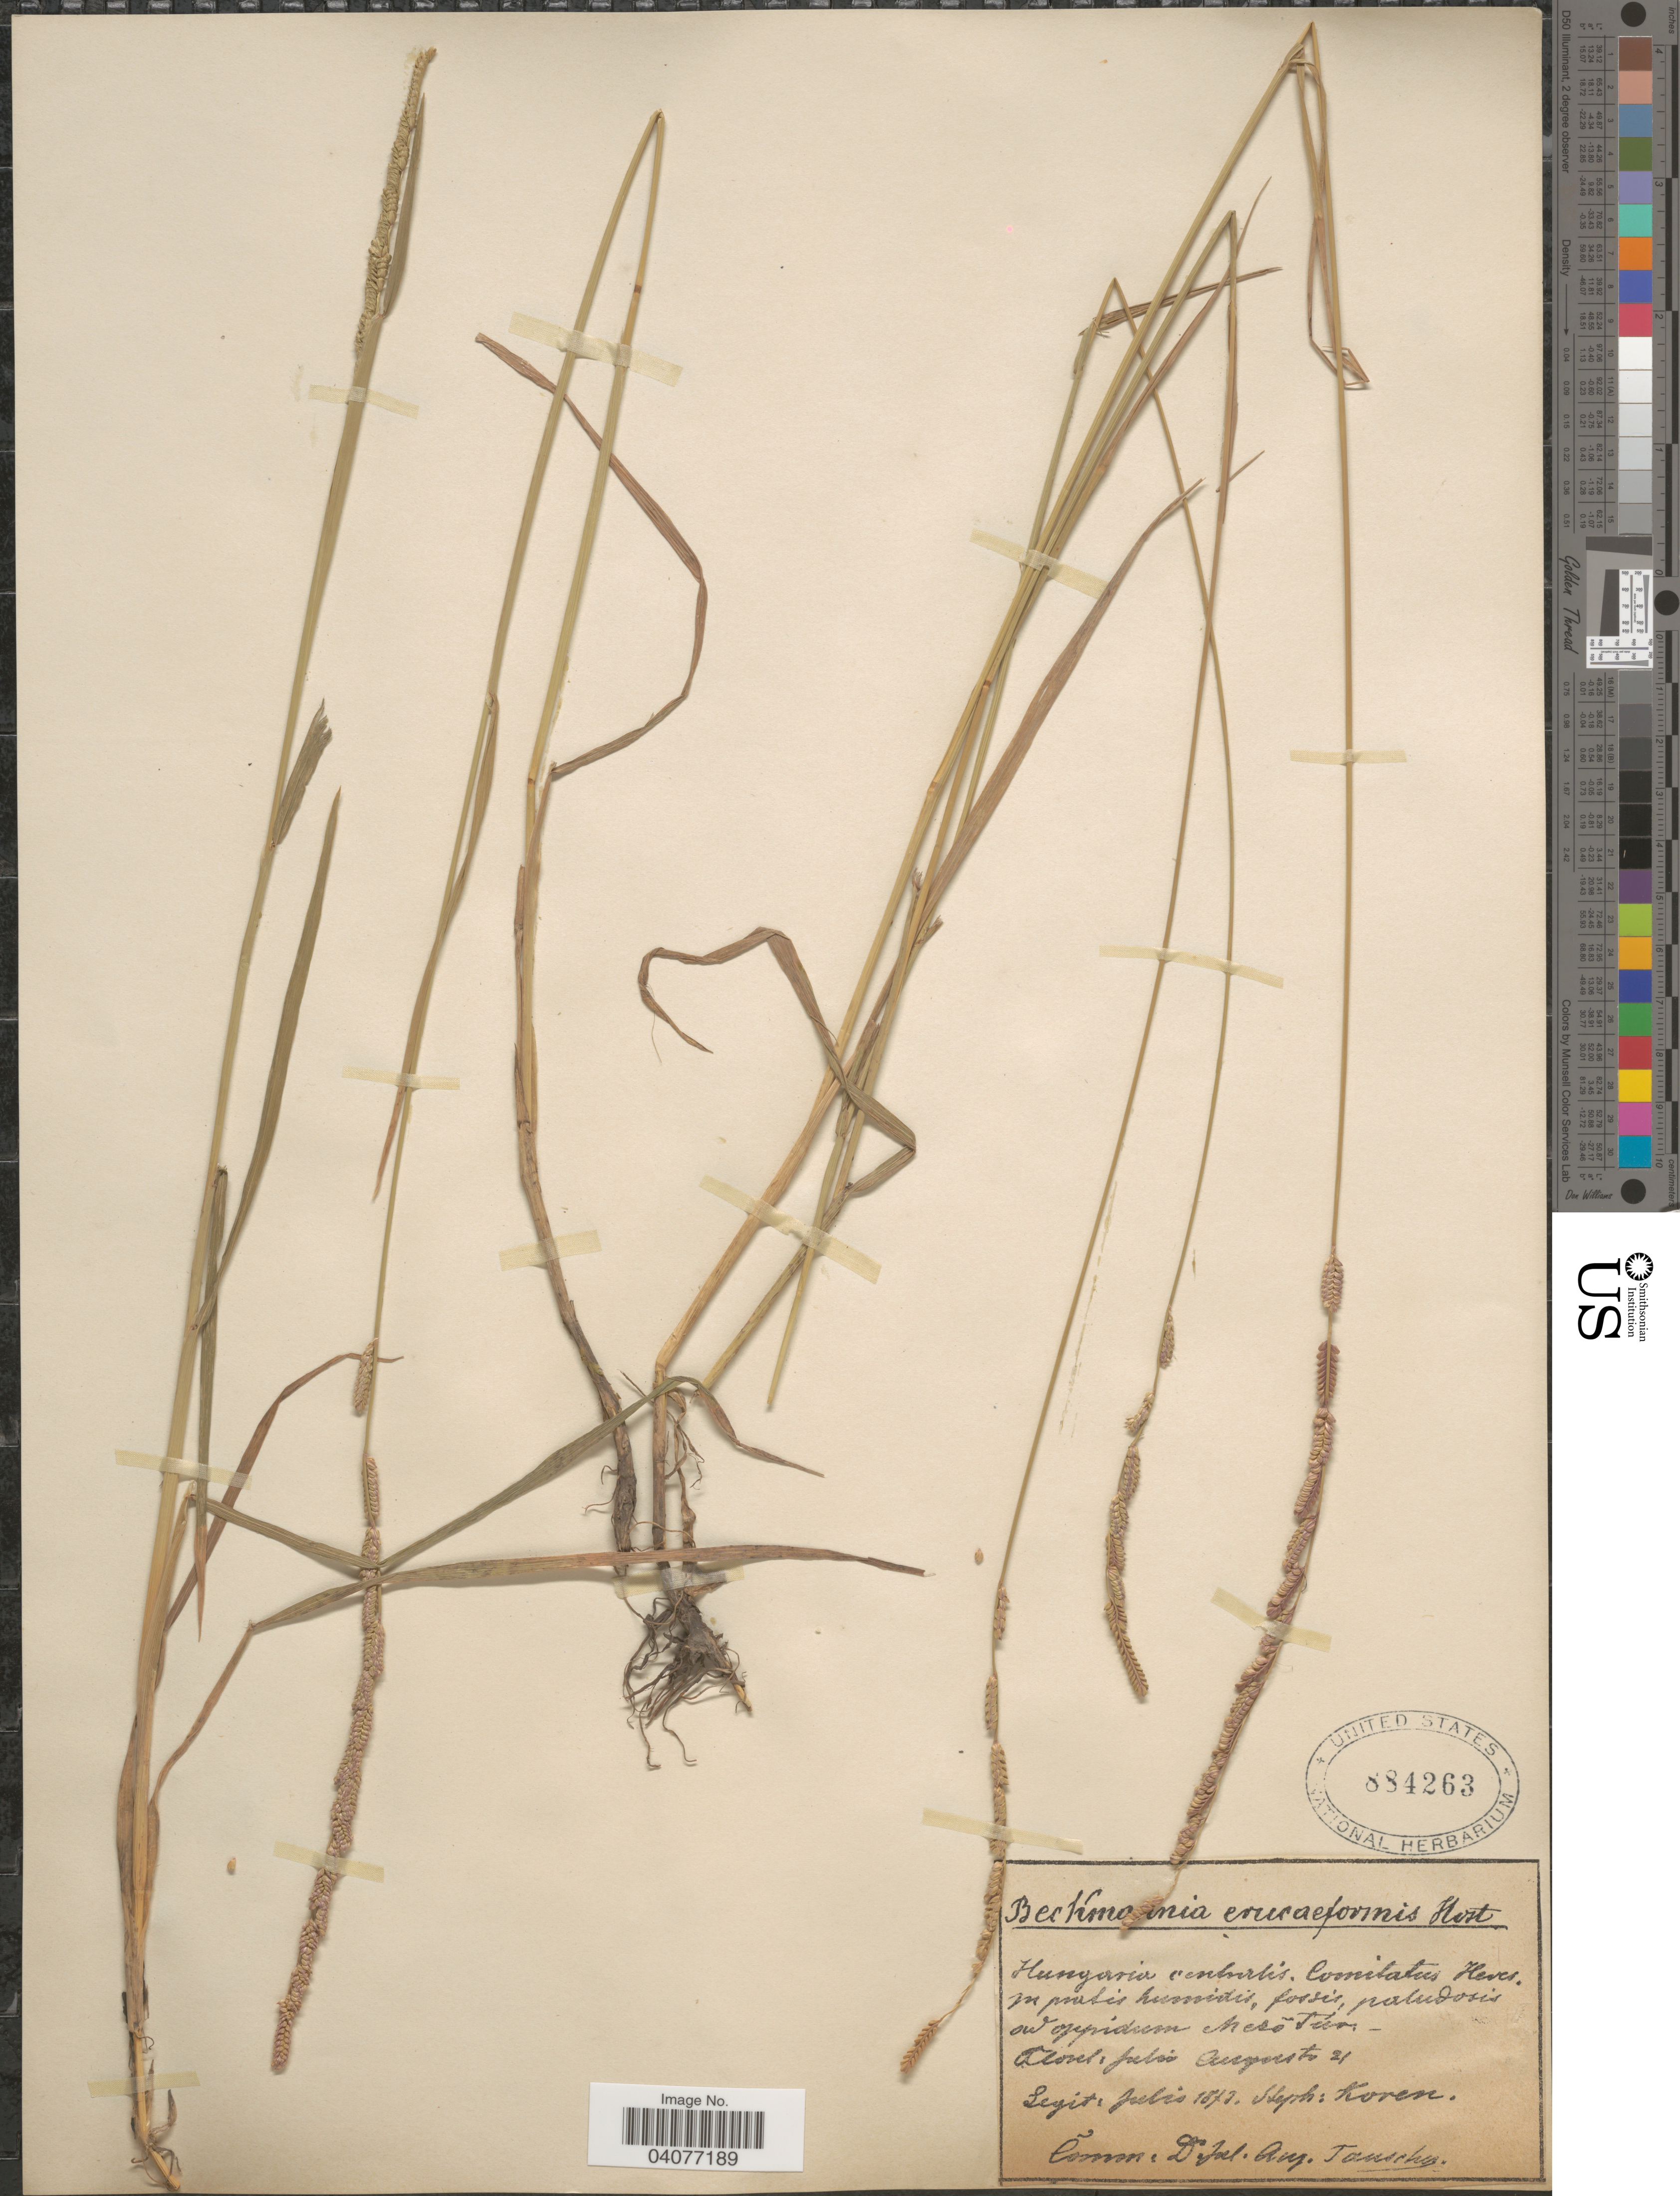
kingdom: Plantae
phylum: Tracheophyta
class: Liliopsida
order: Poales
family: Poaceae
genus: Beckmannia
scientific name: Beckmannia eruciformis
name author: (L.) Host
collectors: S. Koren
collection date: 1873-07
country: Hungary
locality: Hungaria centralis. Comitatus Heves in pratis humidis, fossis, paludosis ad oppidum Mezőtúr.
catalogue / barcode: US 884263